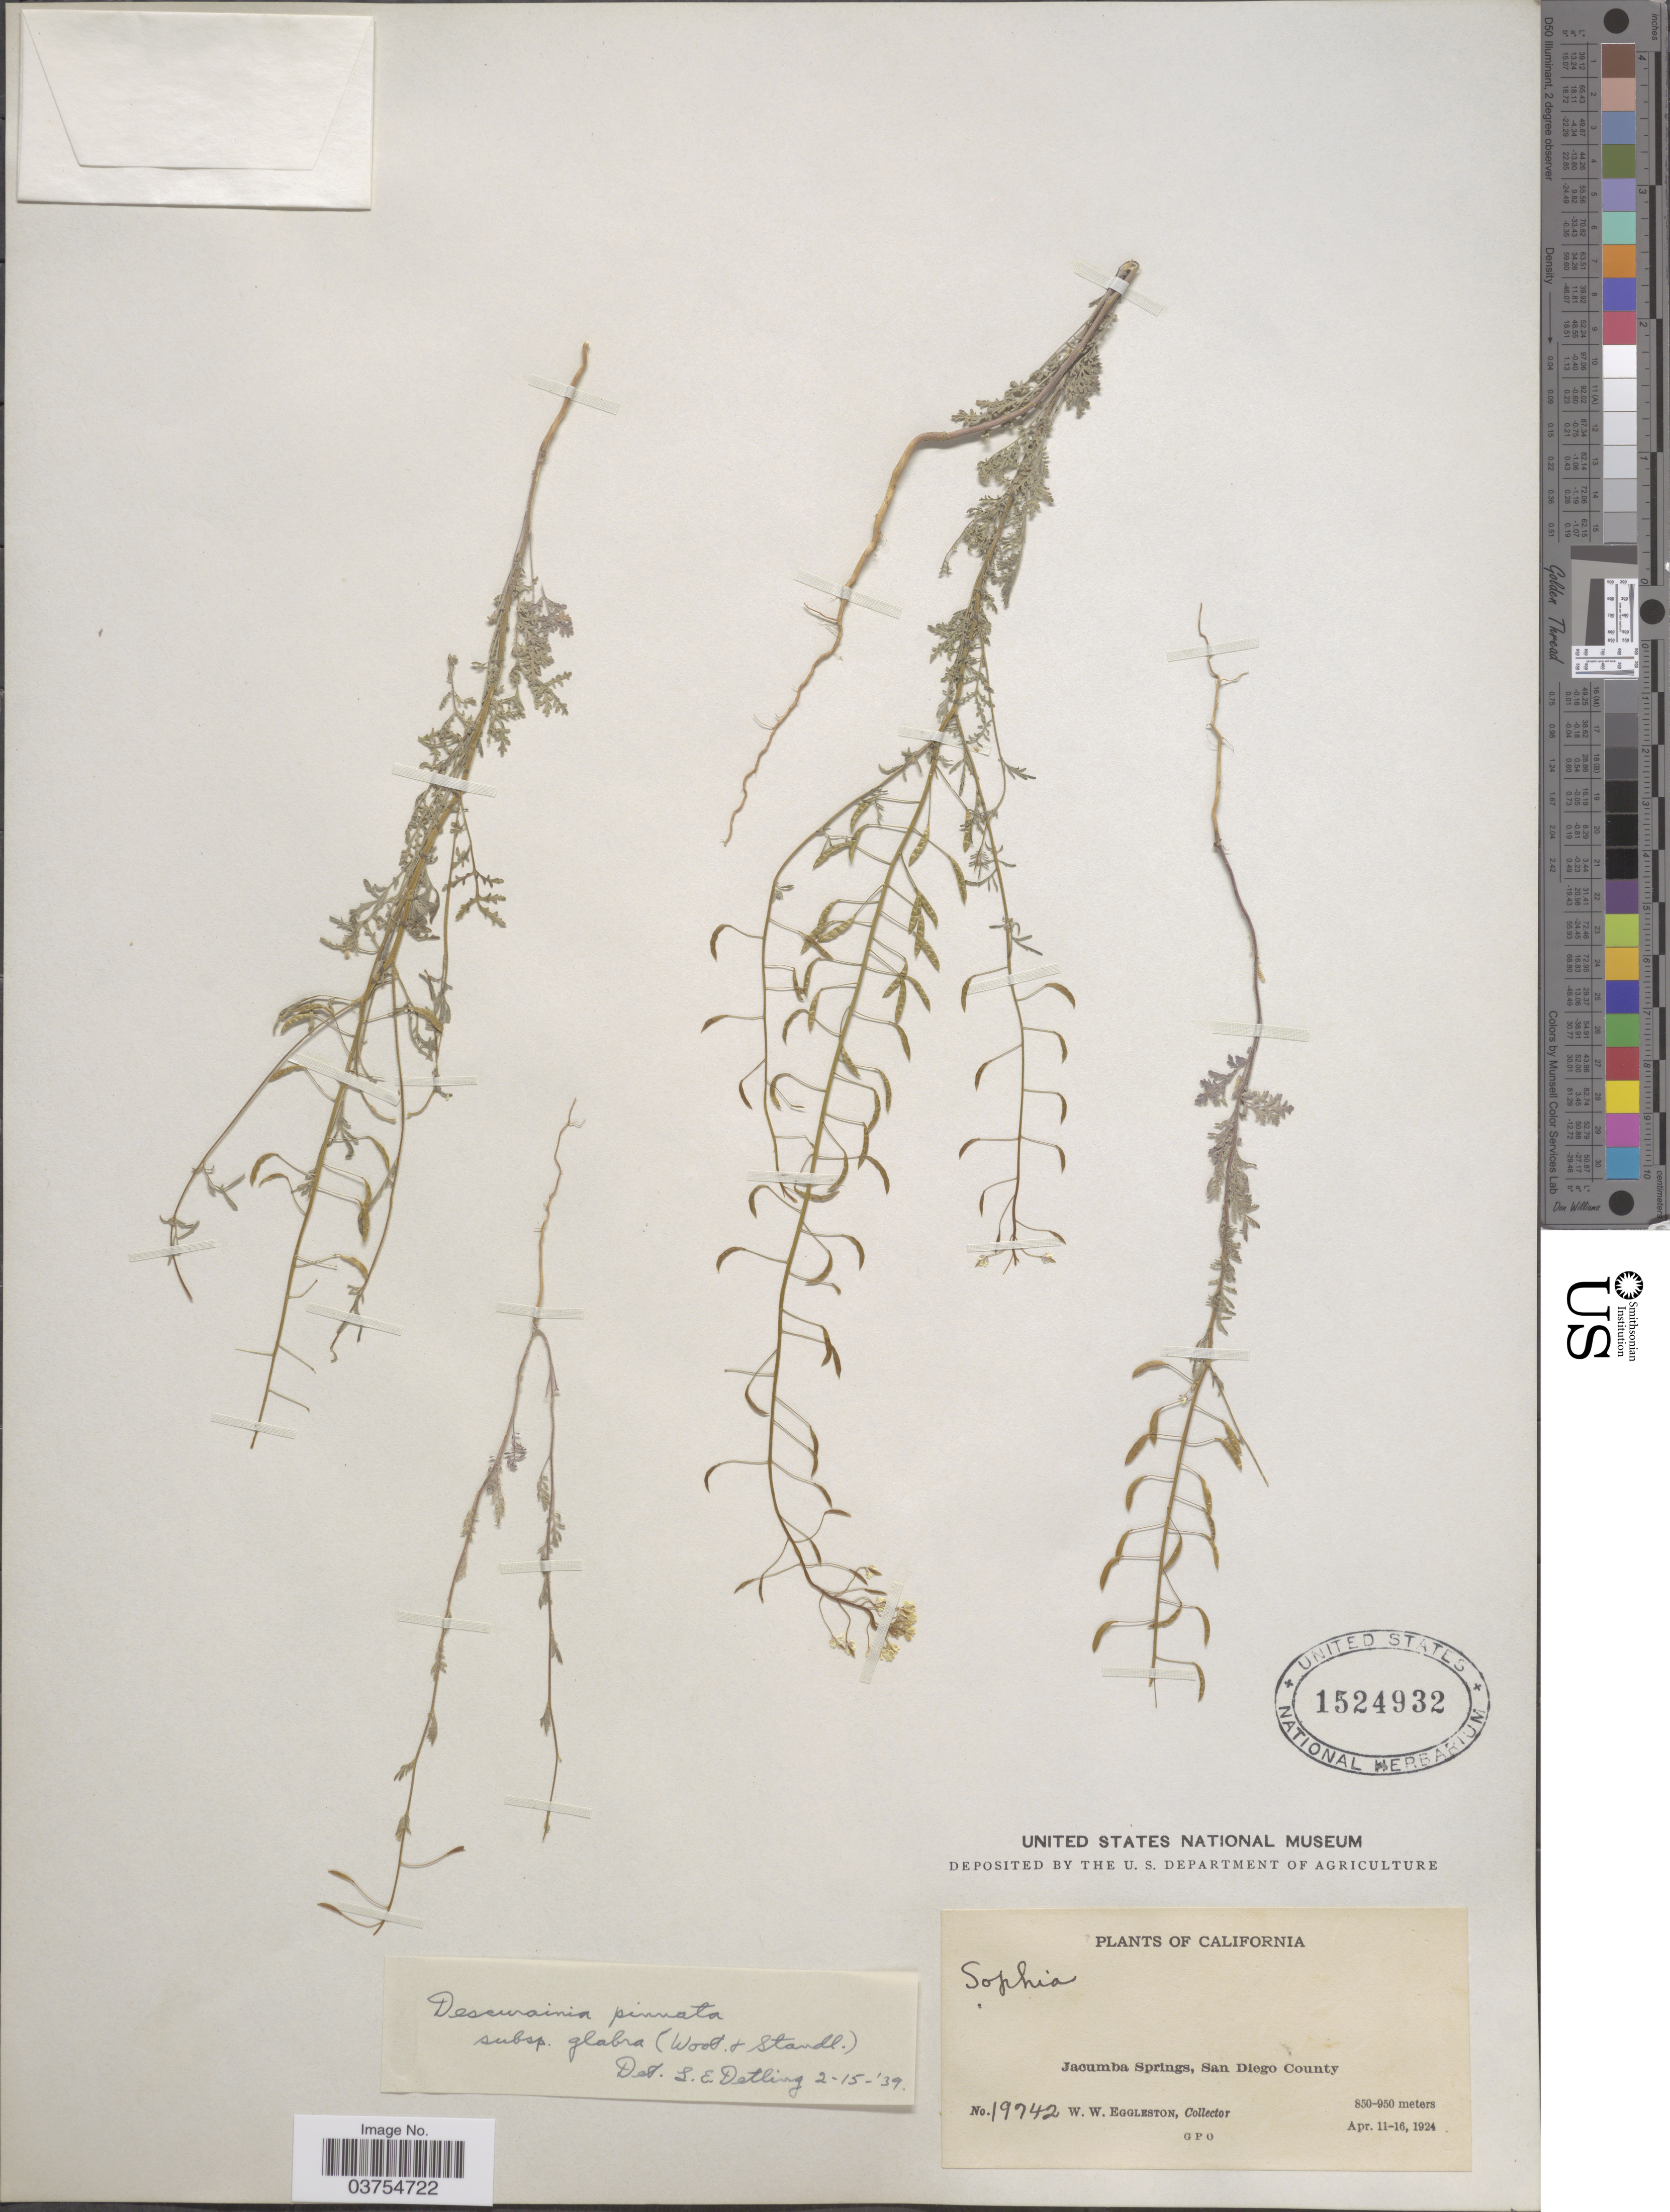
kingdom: Plantae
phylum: Tracheophyta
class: Magnoliopsida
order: Brassicales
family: Brassicaceae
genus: Descurainia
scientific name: Descurainia pinnata subsp. glabra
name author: (Wooton & Standl.) Detling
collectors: W. W. Eggleston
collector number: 19942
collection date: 1924-04-11/1924-04-16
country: United States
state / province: California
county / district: San Diego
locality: Jacumba Springs, San Diego County.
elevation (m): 850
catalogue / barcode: US 1524932